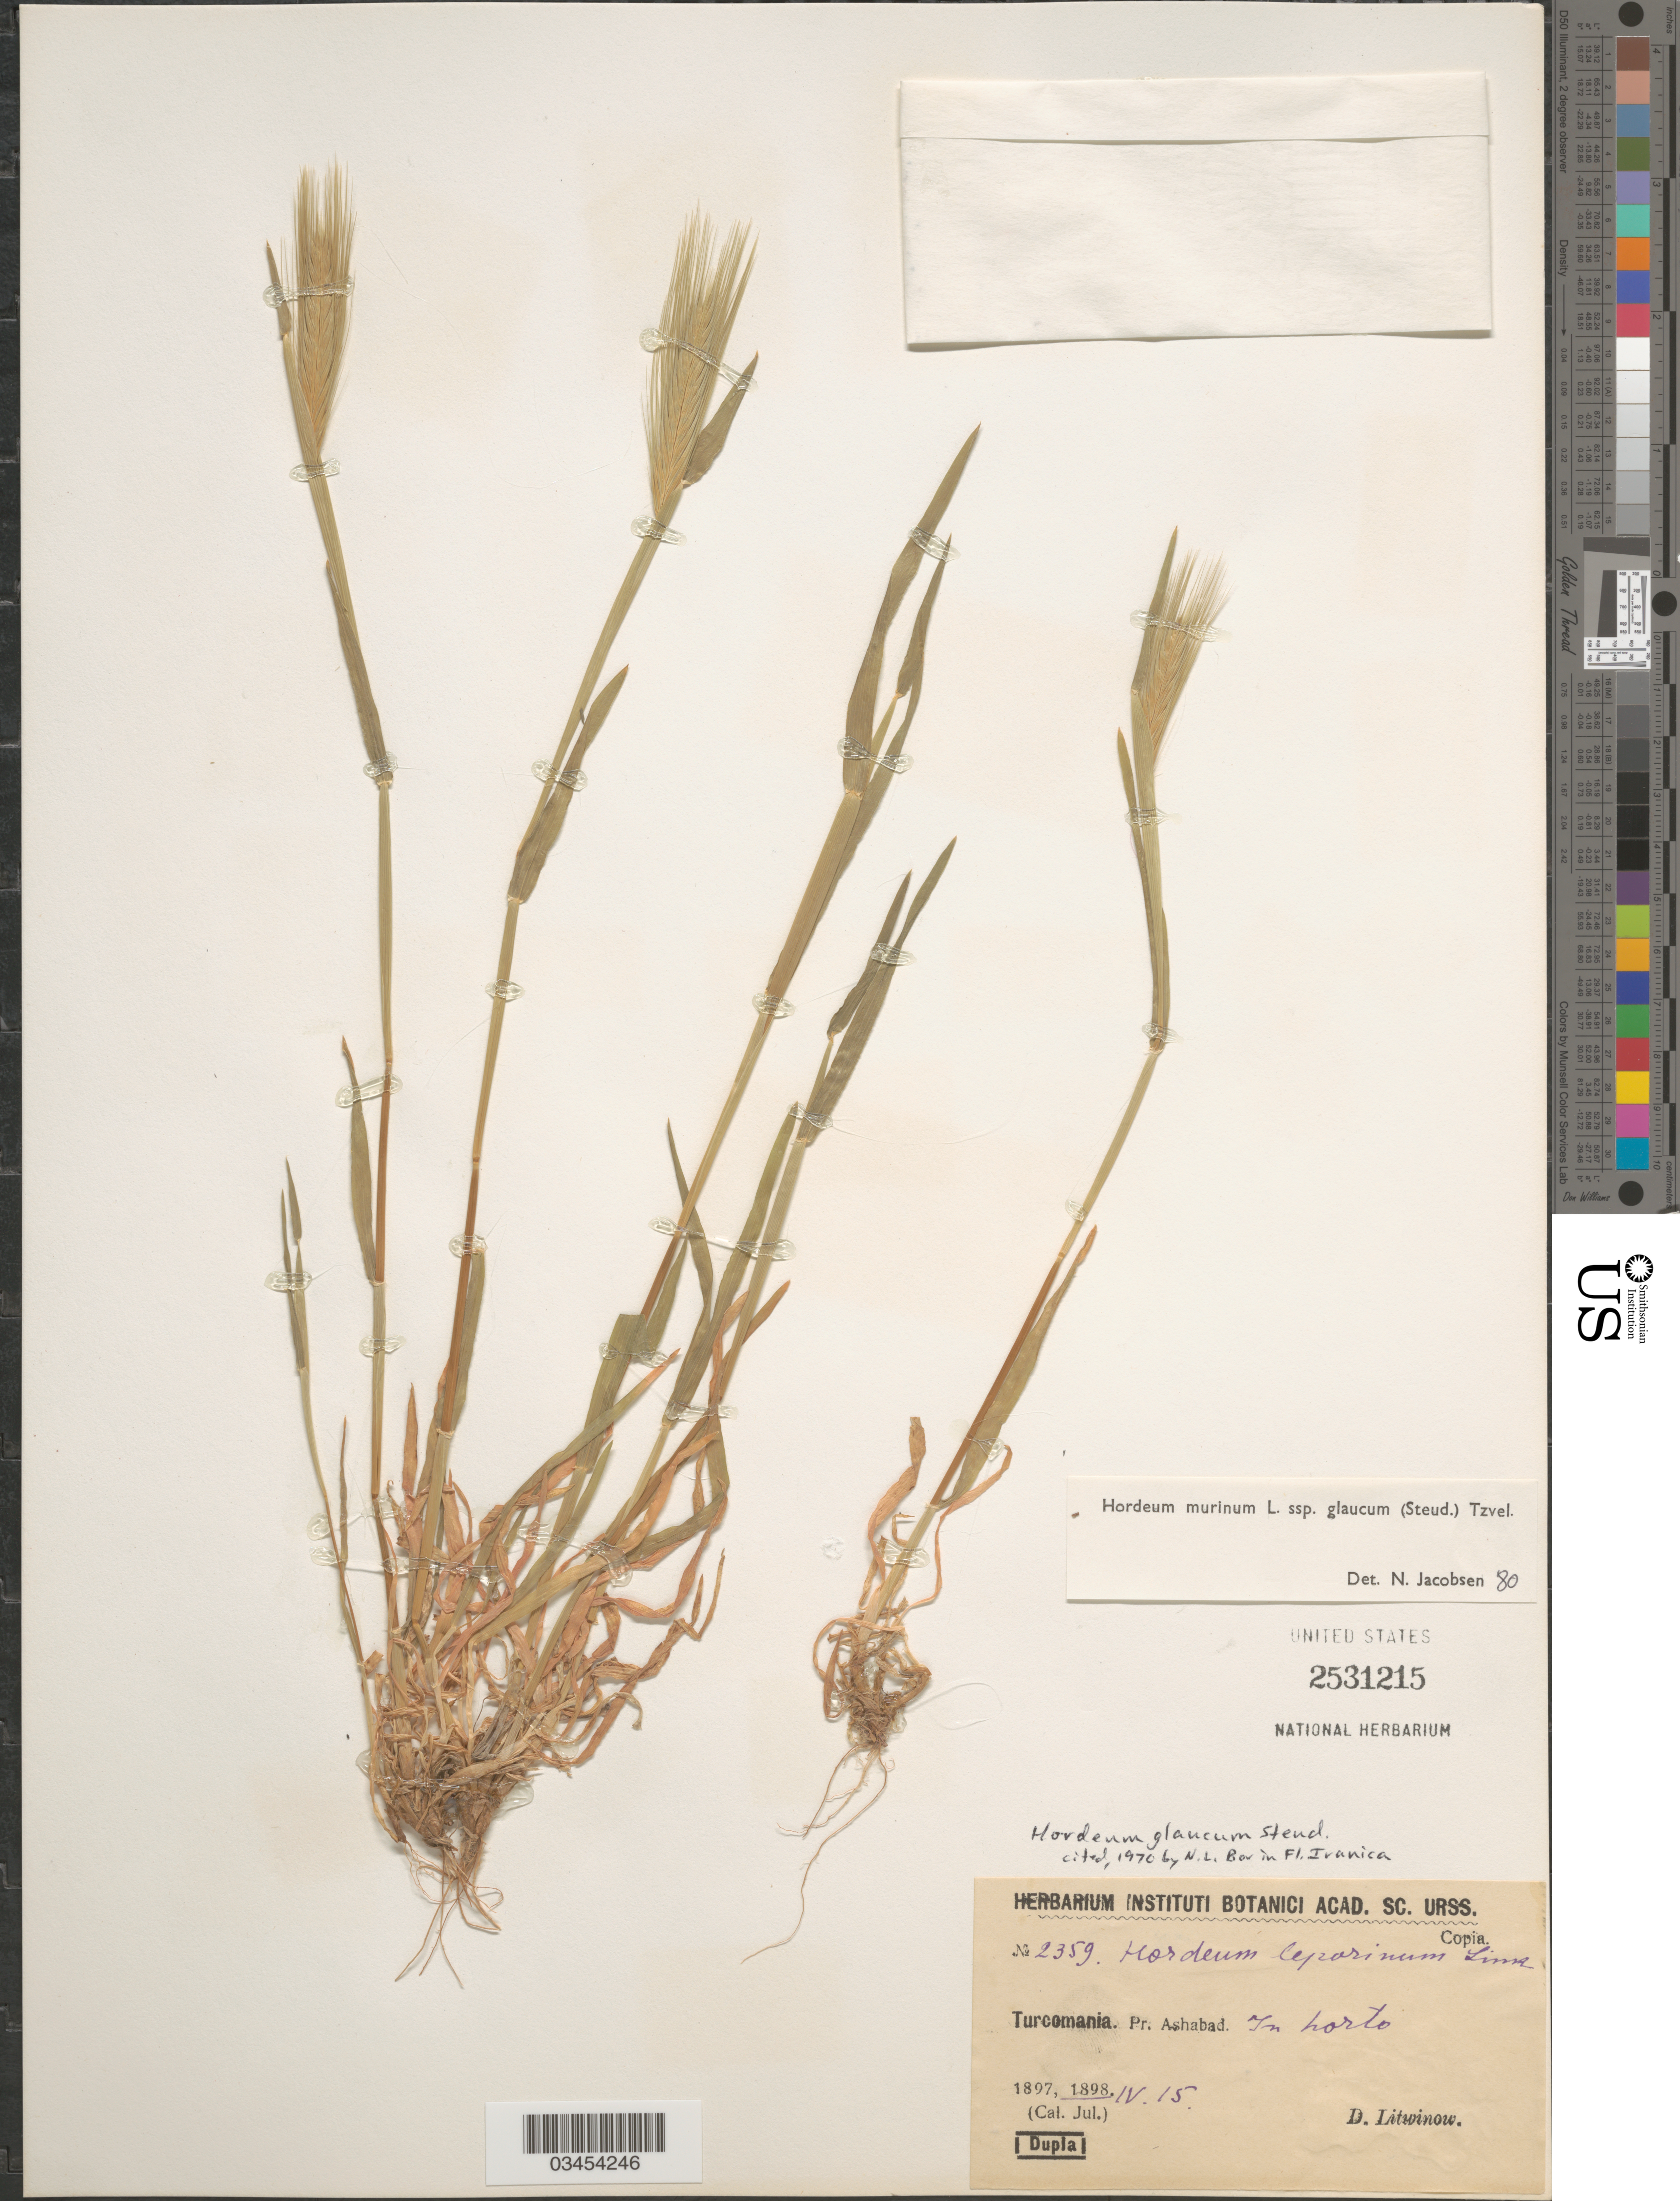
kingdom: Plantae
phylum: Tracheophyta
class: Liliopsida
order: Poales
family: Poaceae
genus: Hordeum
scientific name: Hordeum murinum subsp. glaucum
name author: (Steud.) Tzvelev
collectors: D. Litwinow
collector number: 2359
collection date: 1898-04-15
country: Turkmenistan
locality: Turcomania. Pr. Ashabad. In horto.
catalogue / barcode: US 2531215